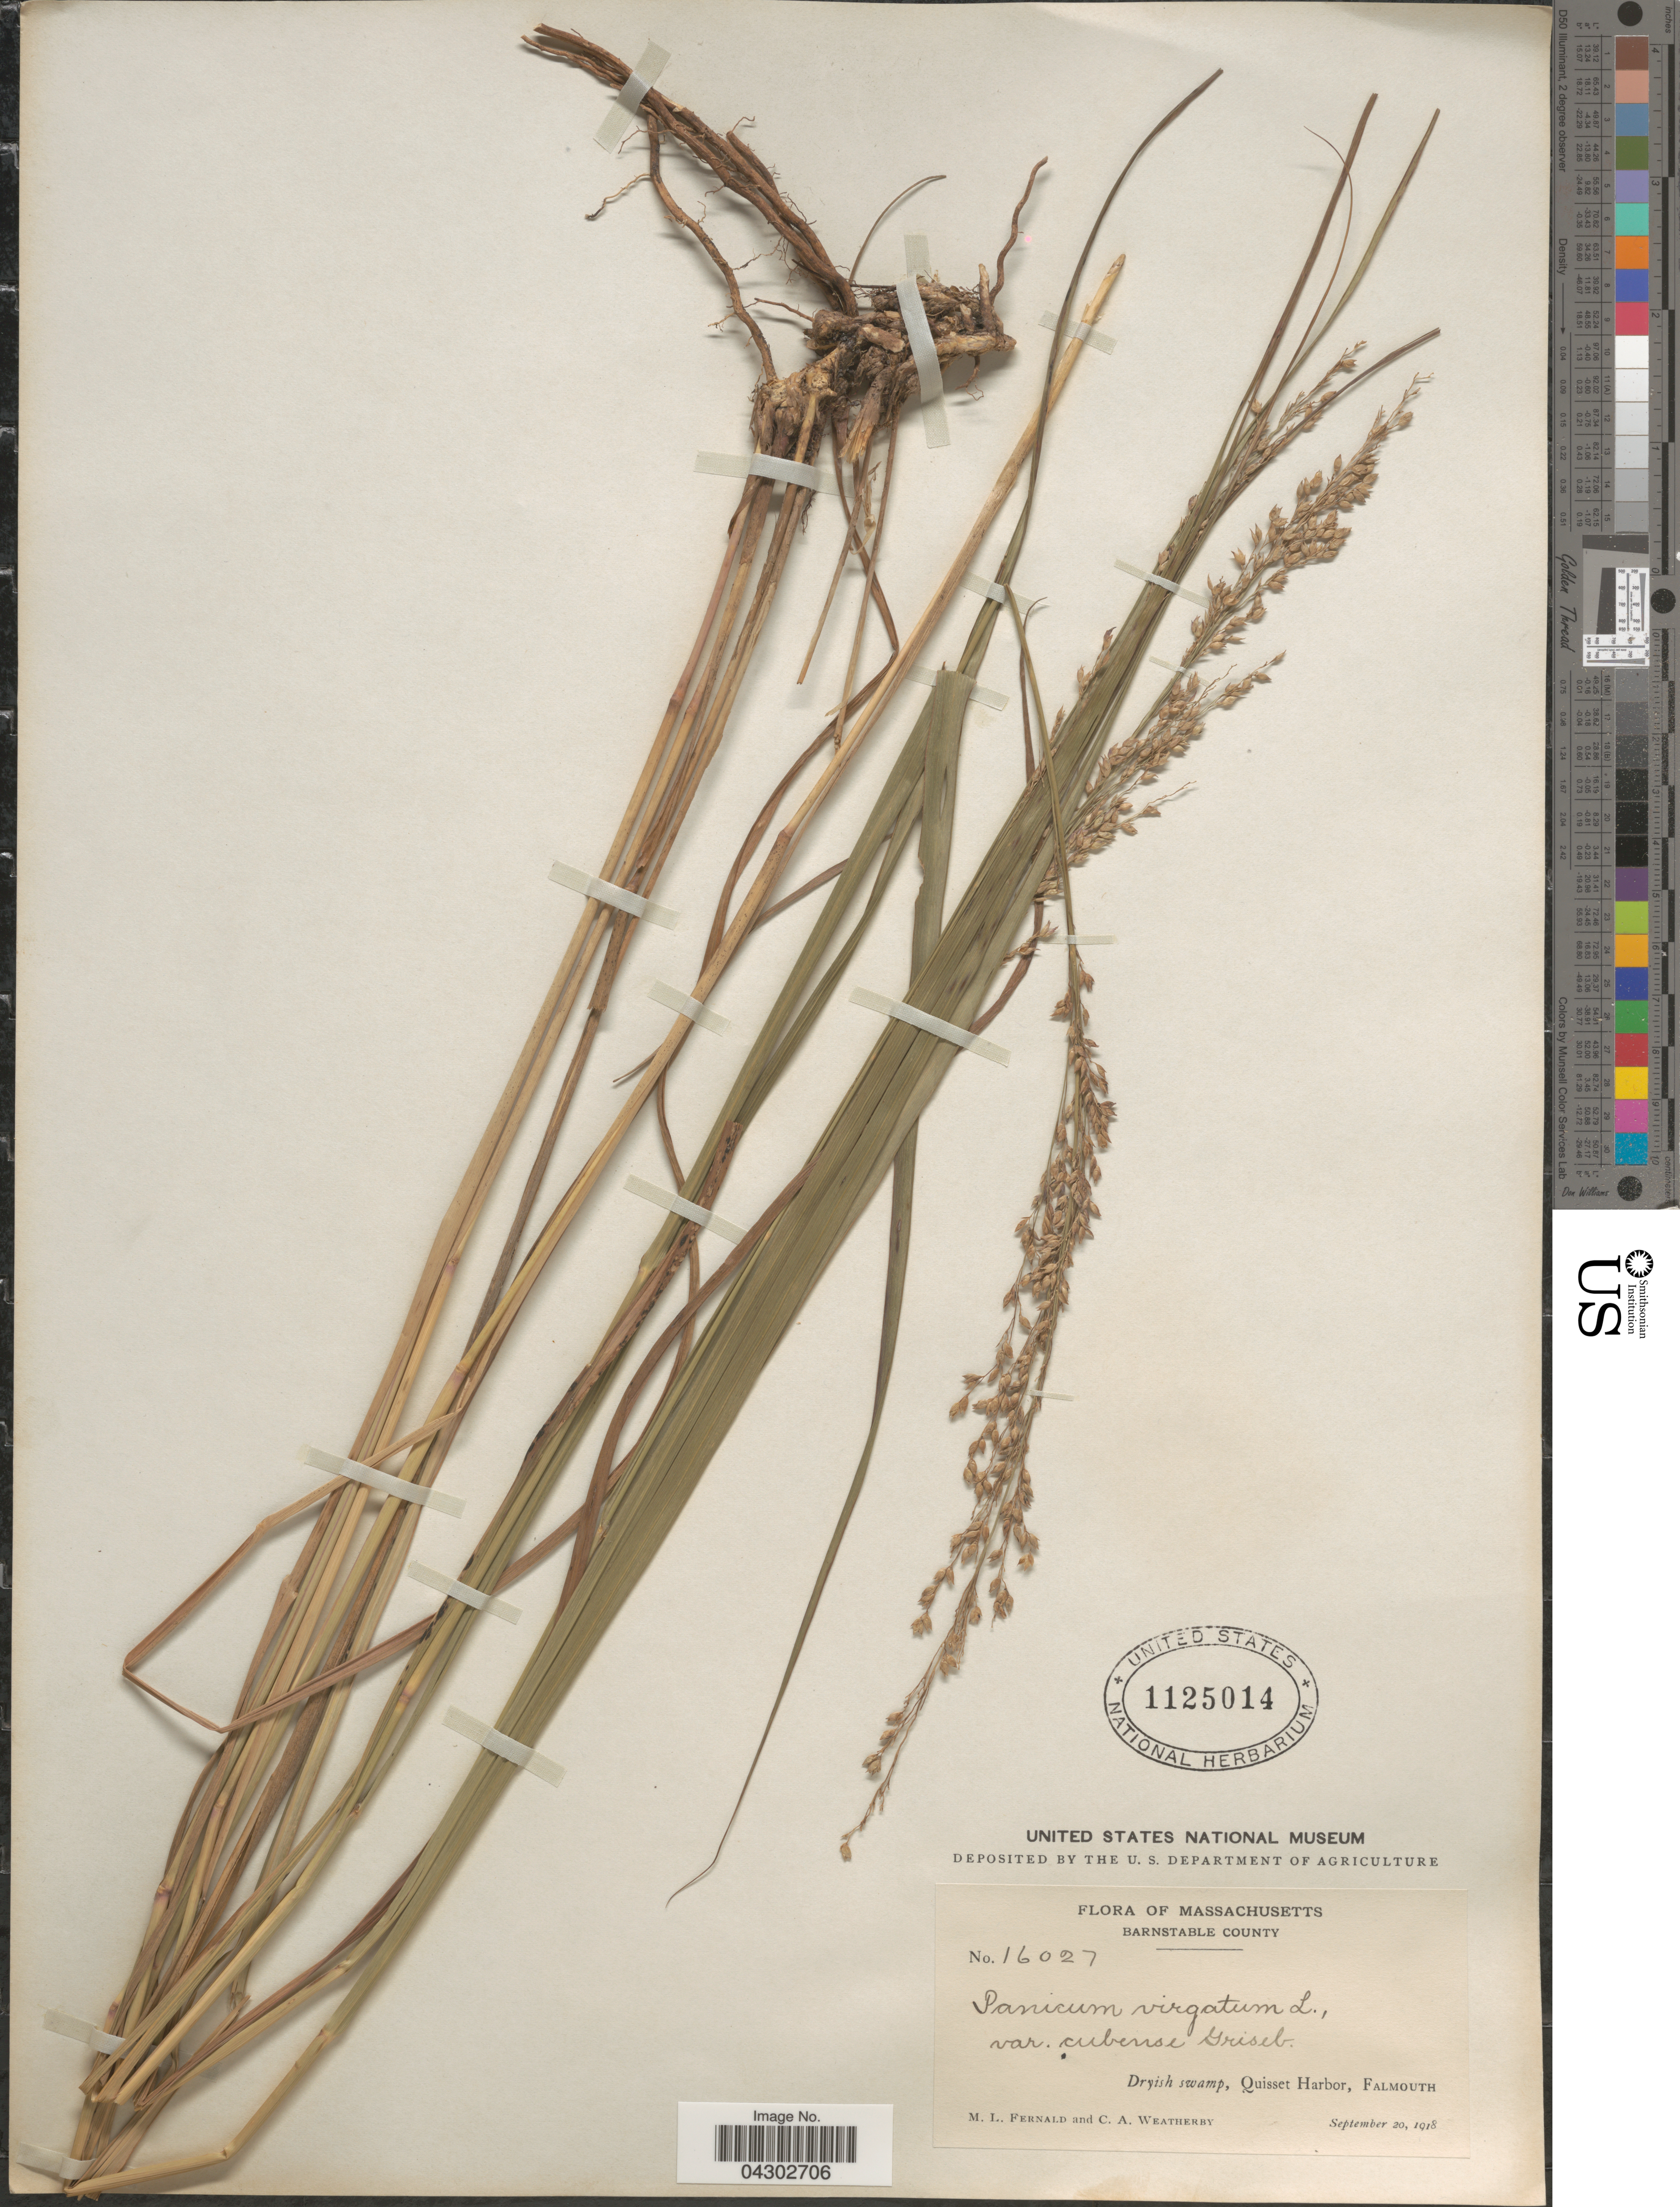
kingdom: Plantae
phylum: Tracheophyta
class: Liliopsida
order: Poales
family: Poaceae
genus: Panicum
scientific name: Panicum virgatum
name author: L.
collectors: M. L. Fernald & C. A. Weatherby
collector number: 16027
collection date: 1918-09-20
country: United States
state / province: Massachusetts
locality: Barnstable County. Dryish swamp, Quisset Harbor, Falmouth.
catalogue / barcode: US 1125014